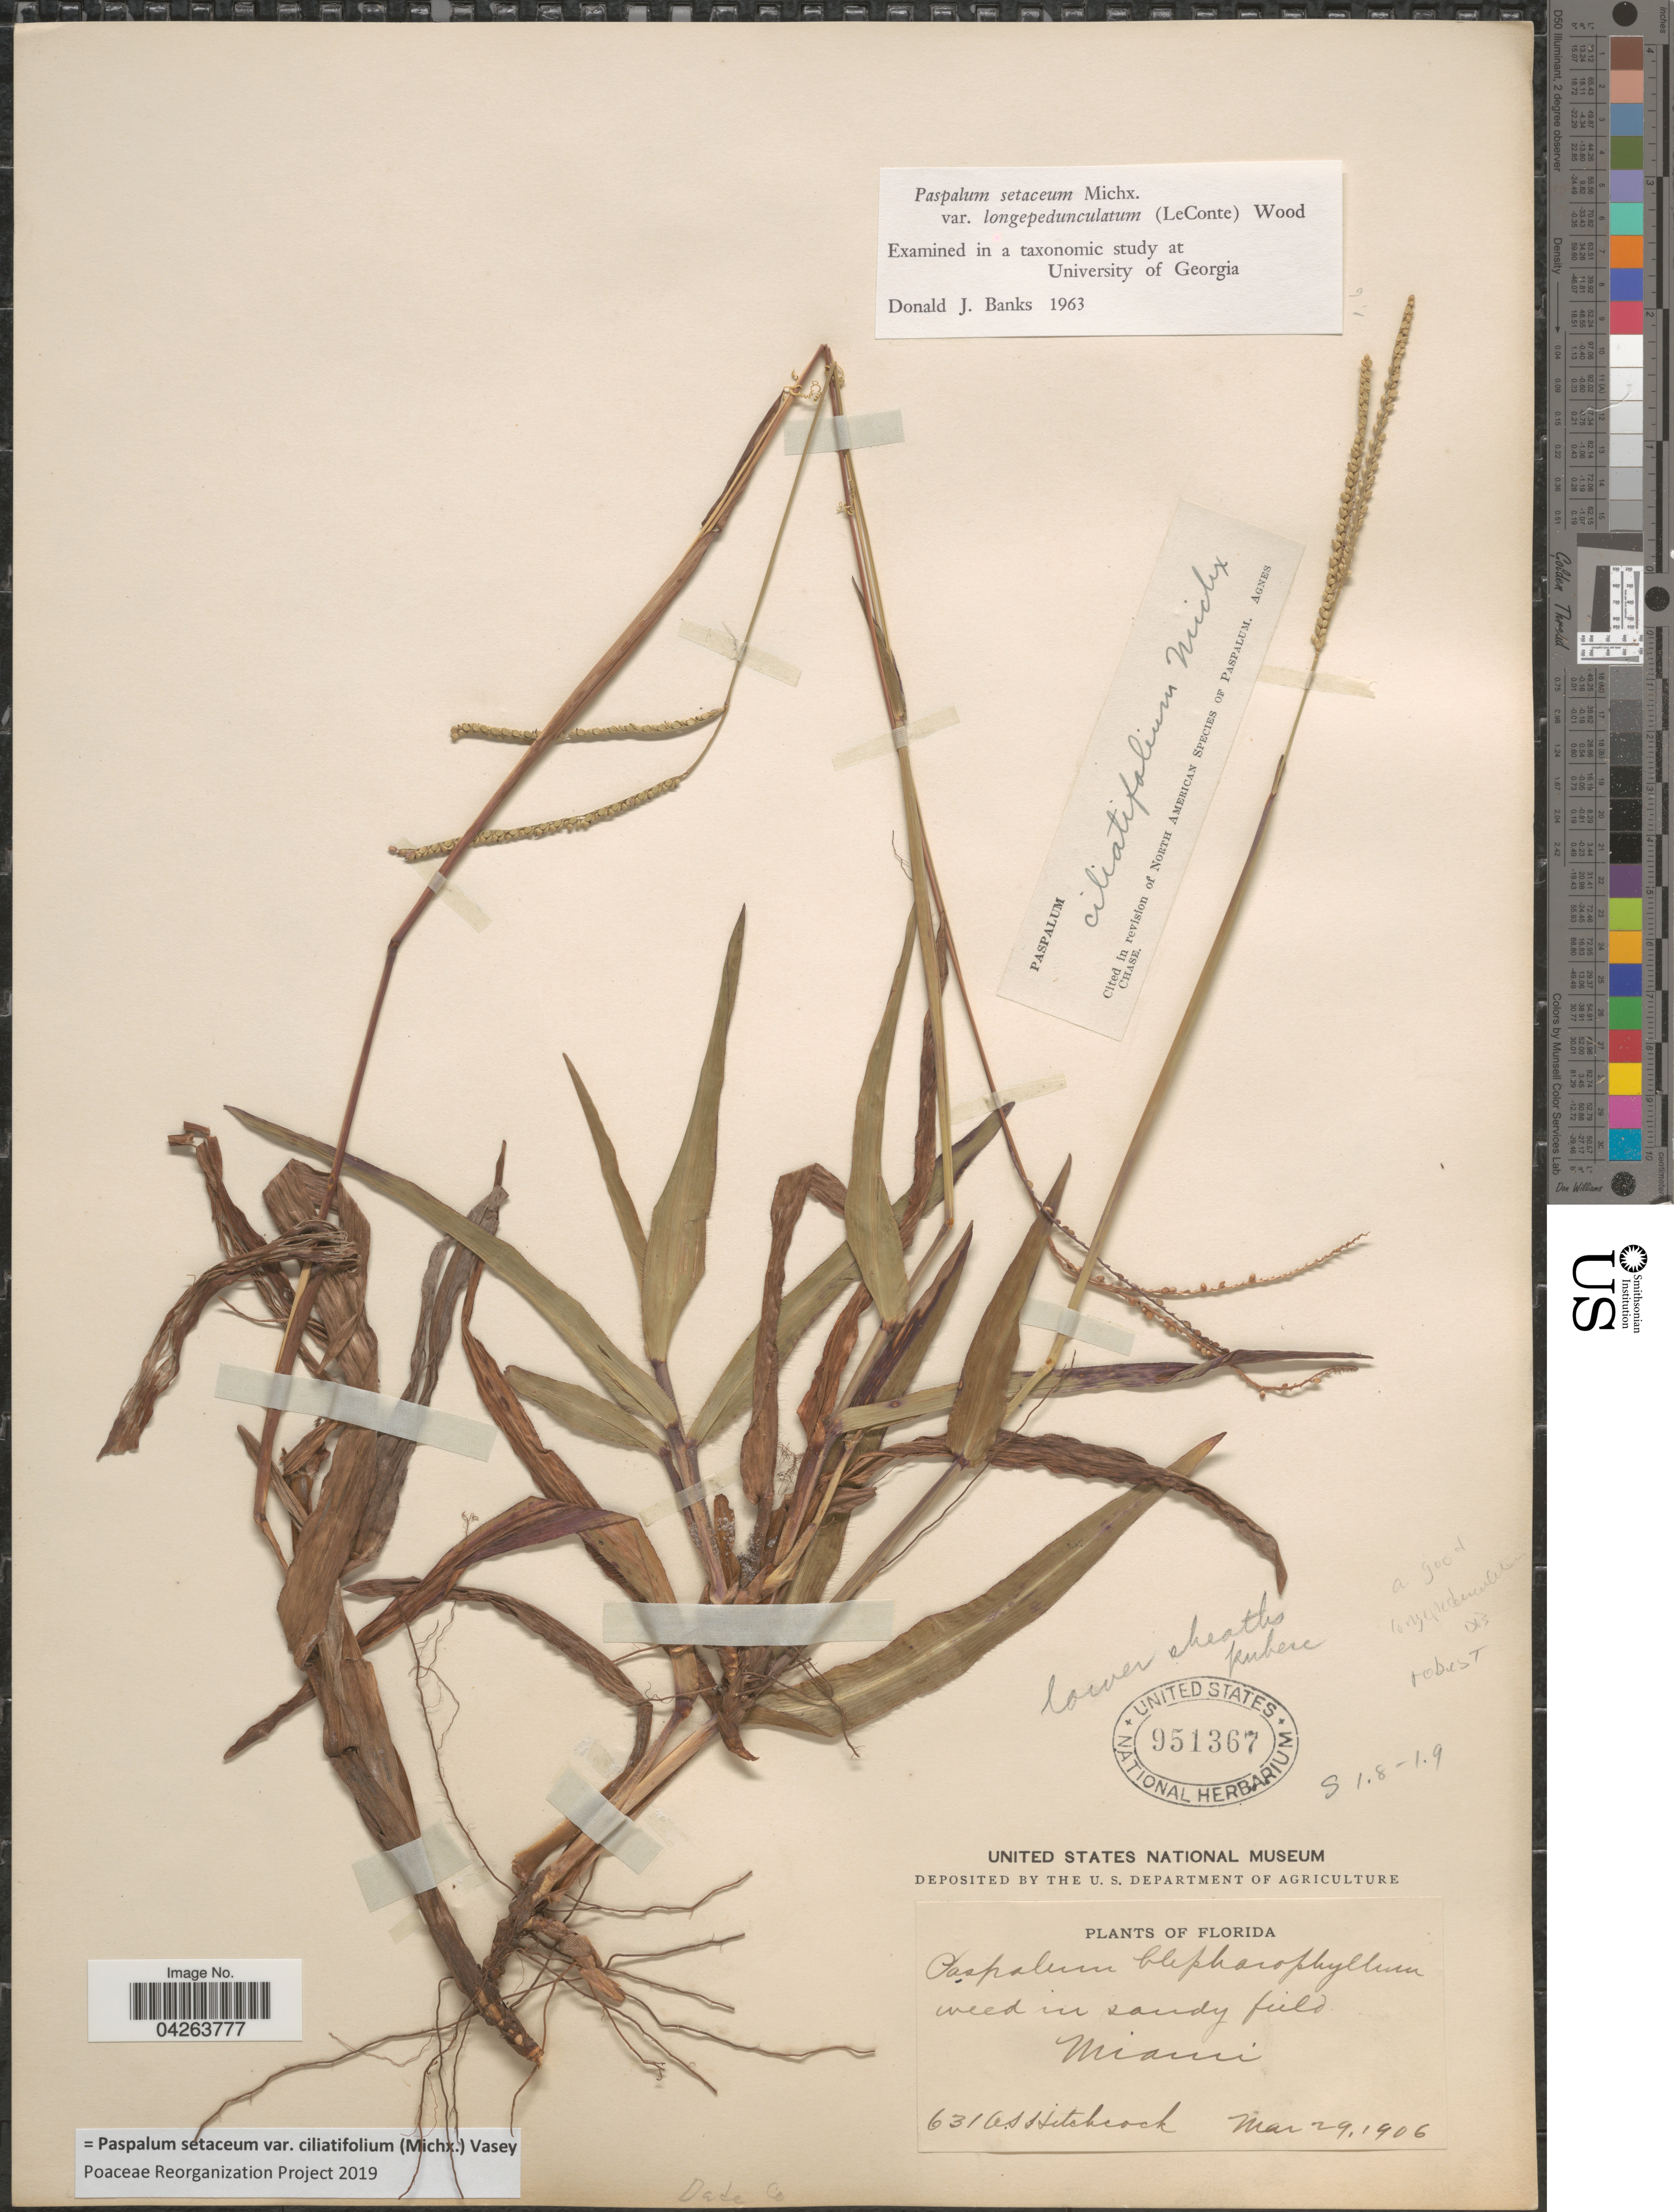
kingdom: Plantae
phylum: Tracheophyta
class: Liliopsida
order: Poales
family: Poaceae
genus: Paspalum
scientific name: Paspalum setaceum var. ciliatifolium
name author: (Michx.) Vasey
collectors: A. S. Hitchcock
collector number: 631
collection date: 1906-03-29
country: United States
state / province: Florida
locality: Miami. Dade Co.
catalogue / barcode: US 951367